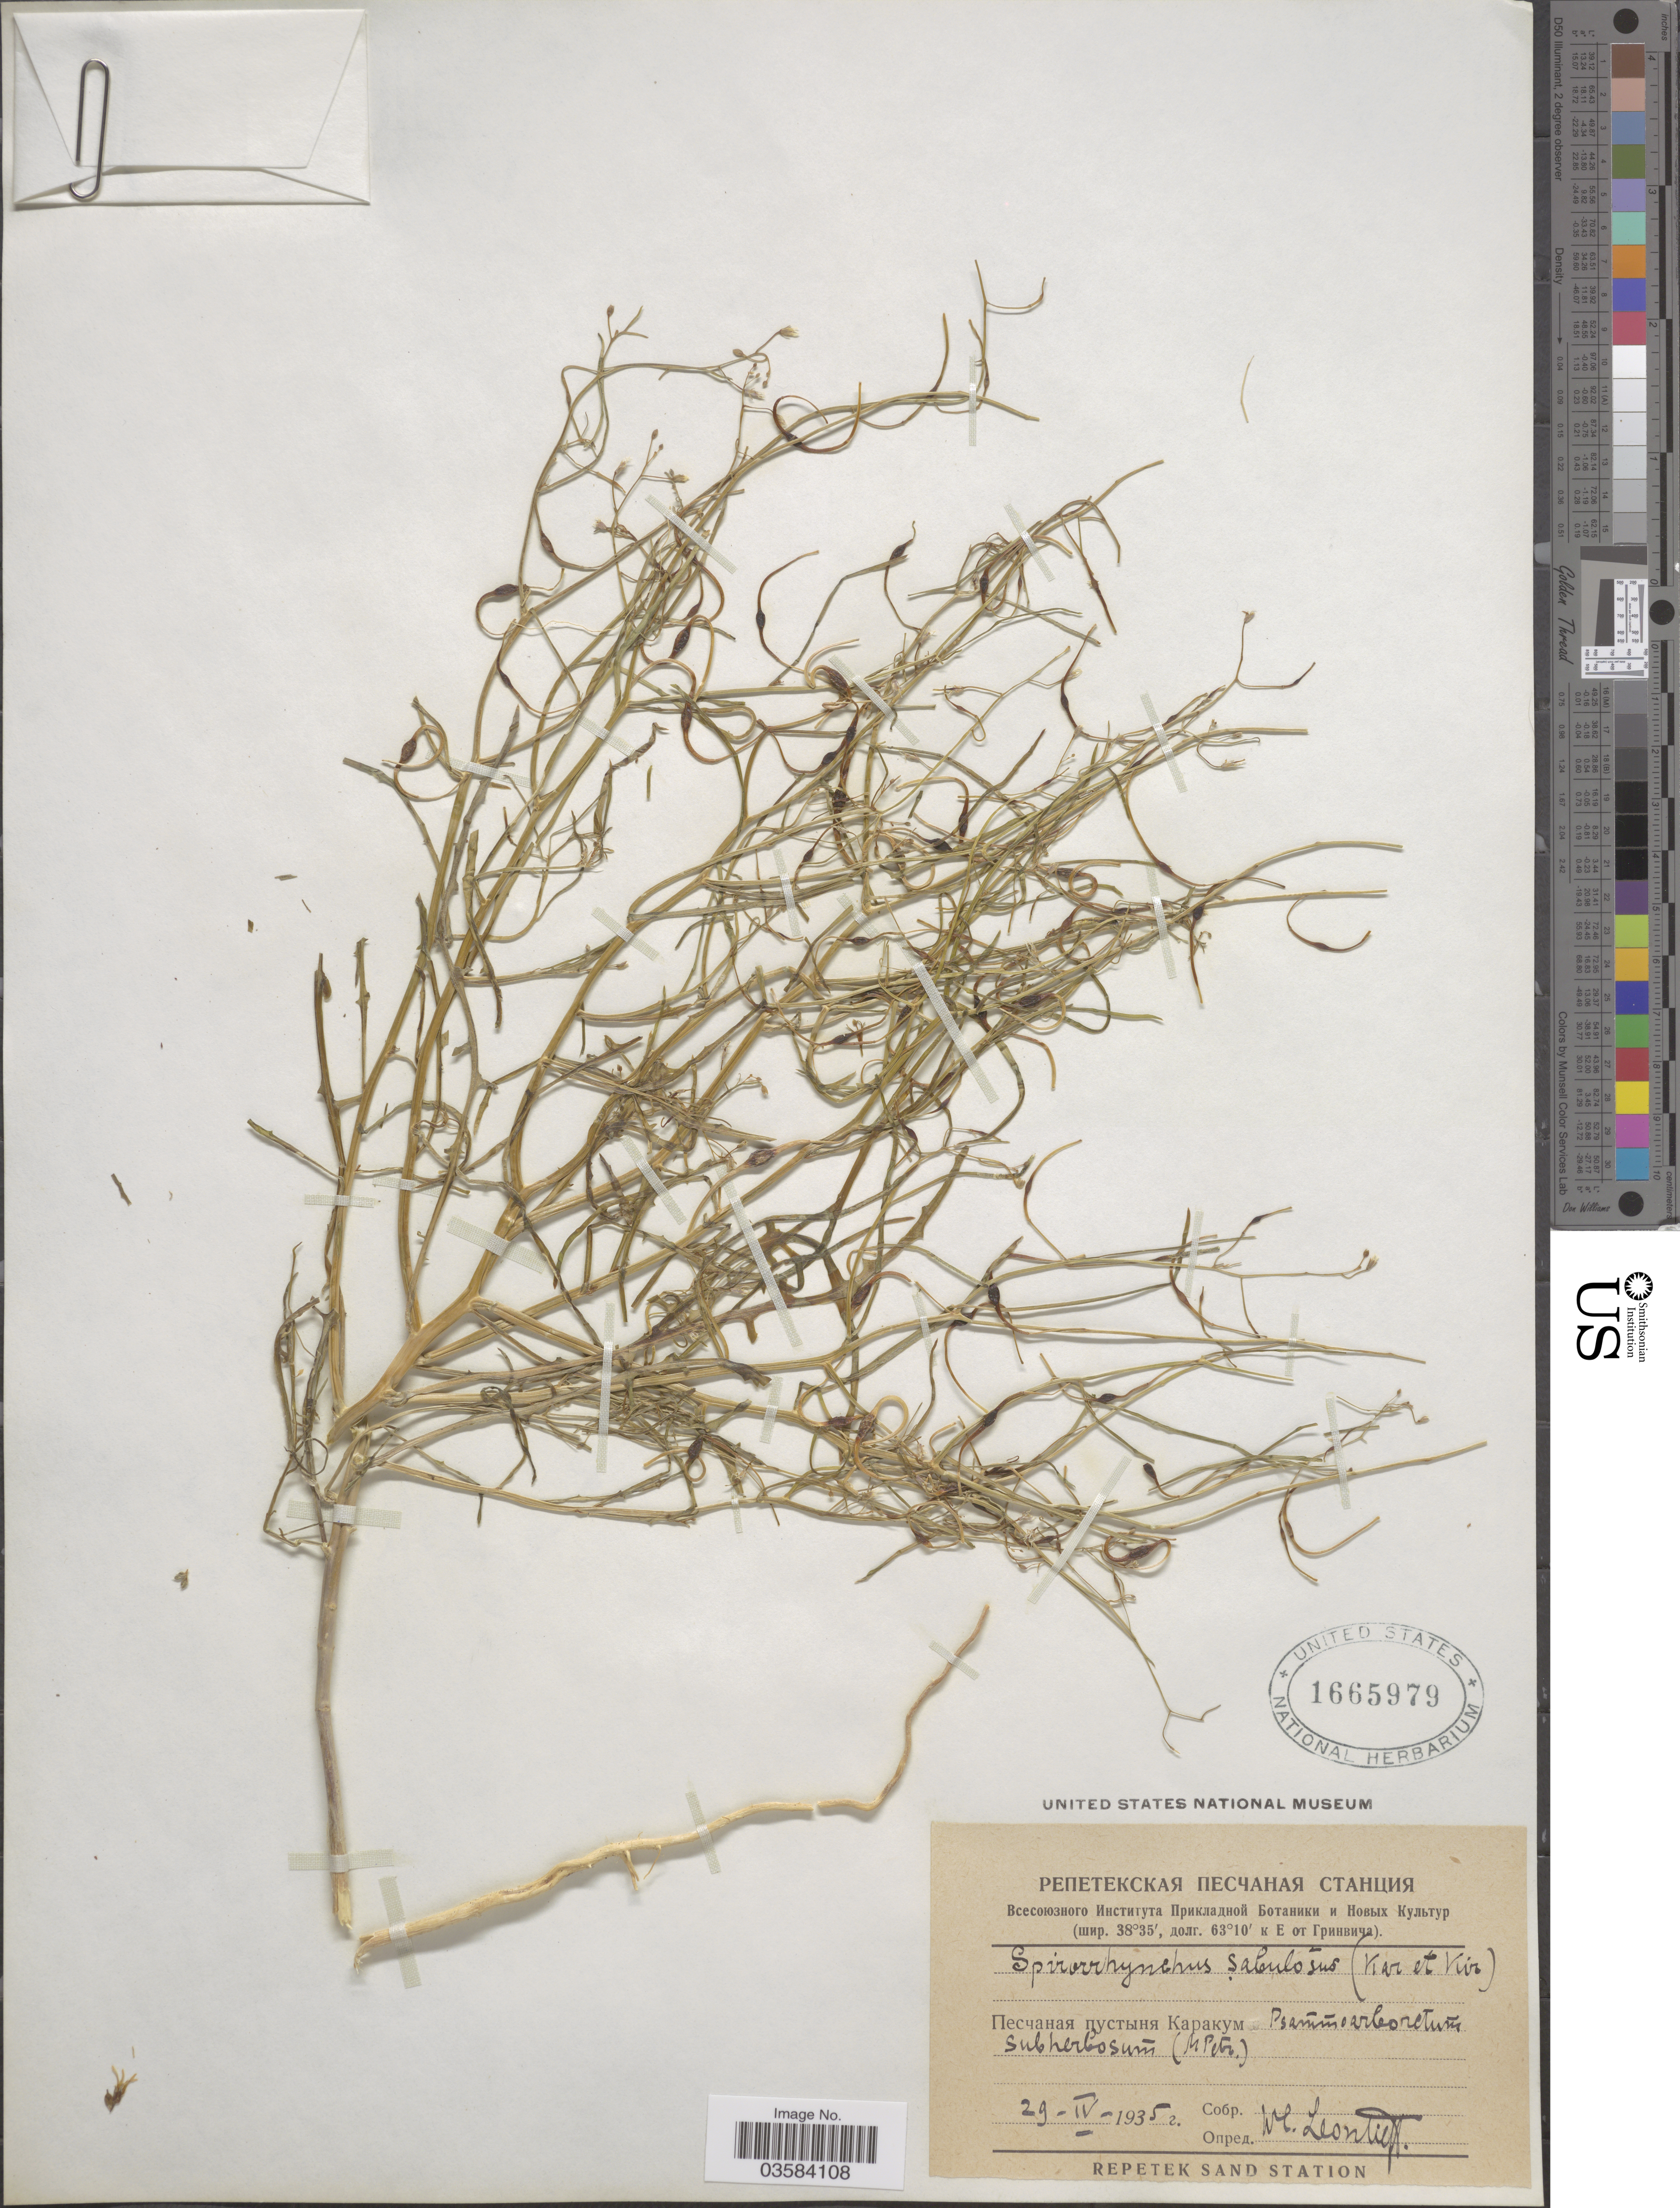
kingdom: Plantae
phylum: Tracheophyta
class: Magnoliopsida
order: Brassicales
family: Brassicaceae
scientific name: Spirorrhynchus sabulosus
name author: Karelin & Kirilov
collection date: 1935-04-29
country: Turkmenistan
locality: X.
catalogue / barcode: US 1665979